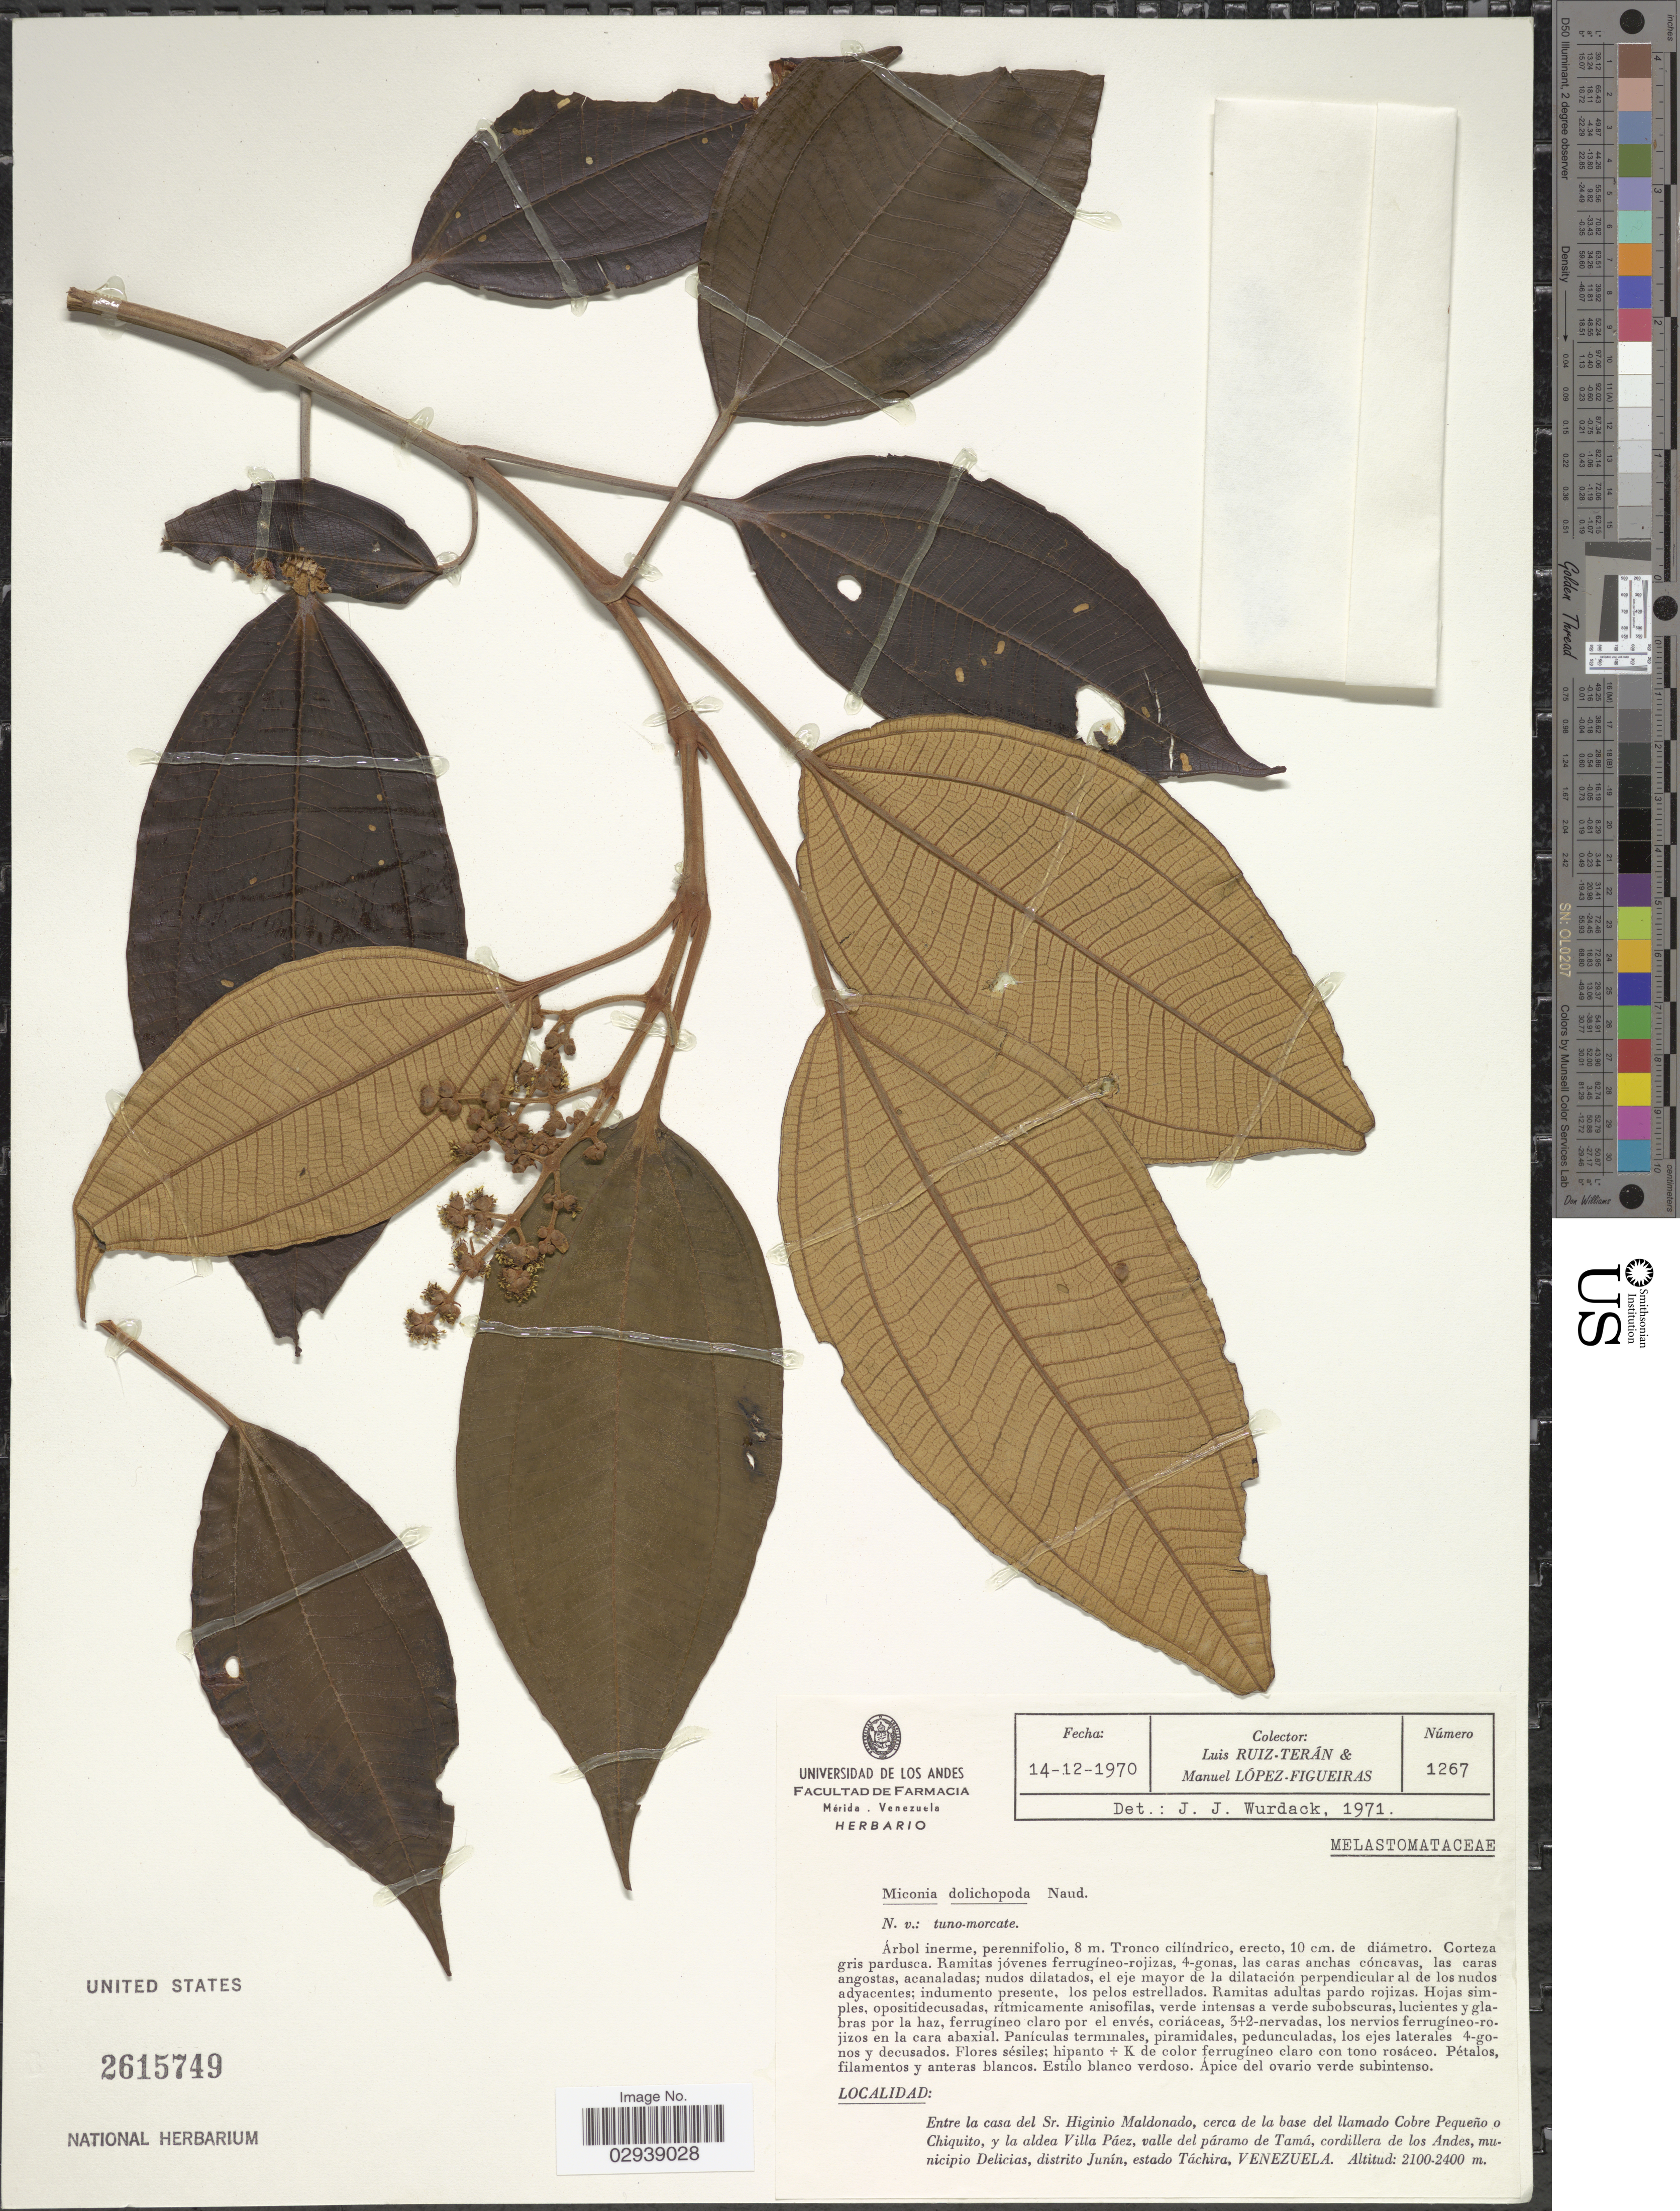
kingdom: Plantae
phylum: Tracheophyta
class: Magnoliopsida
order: Myrtales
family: Melastomataceae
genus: Miconia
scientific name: Miconia dolichopoda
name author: Naudin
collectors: L. E. Ruíz-Terán & M. Lopéz-F.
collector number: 1267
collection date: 1970-12-14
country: Venezuela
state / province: Tachira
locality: Entre la casa del Sr. Higinio Maldonado, cerca de la base del llamado Cobre Pequeño o Chiquito, y la aldea Villa Páez, valle del páramo de Tamá, cordillera de los Andes, municipio Delicias, distrito Junín.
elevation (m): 2100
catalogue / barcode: US 2615749